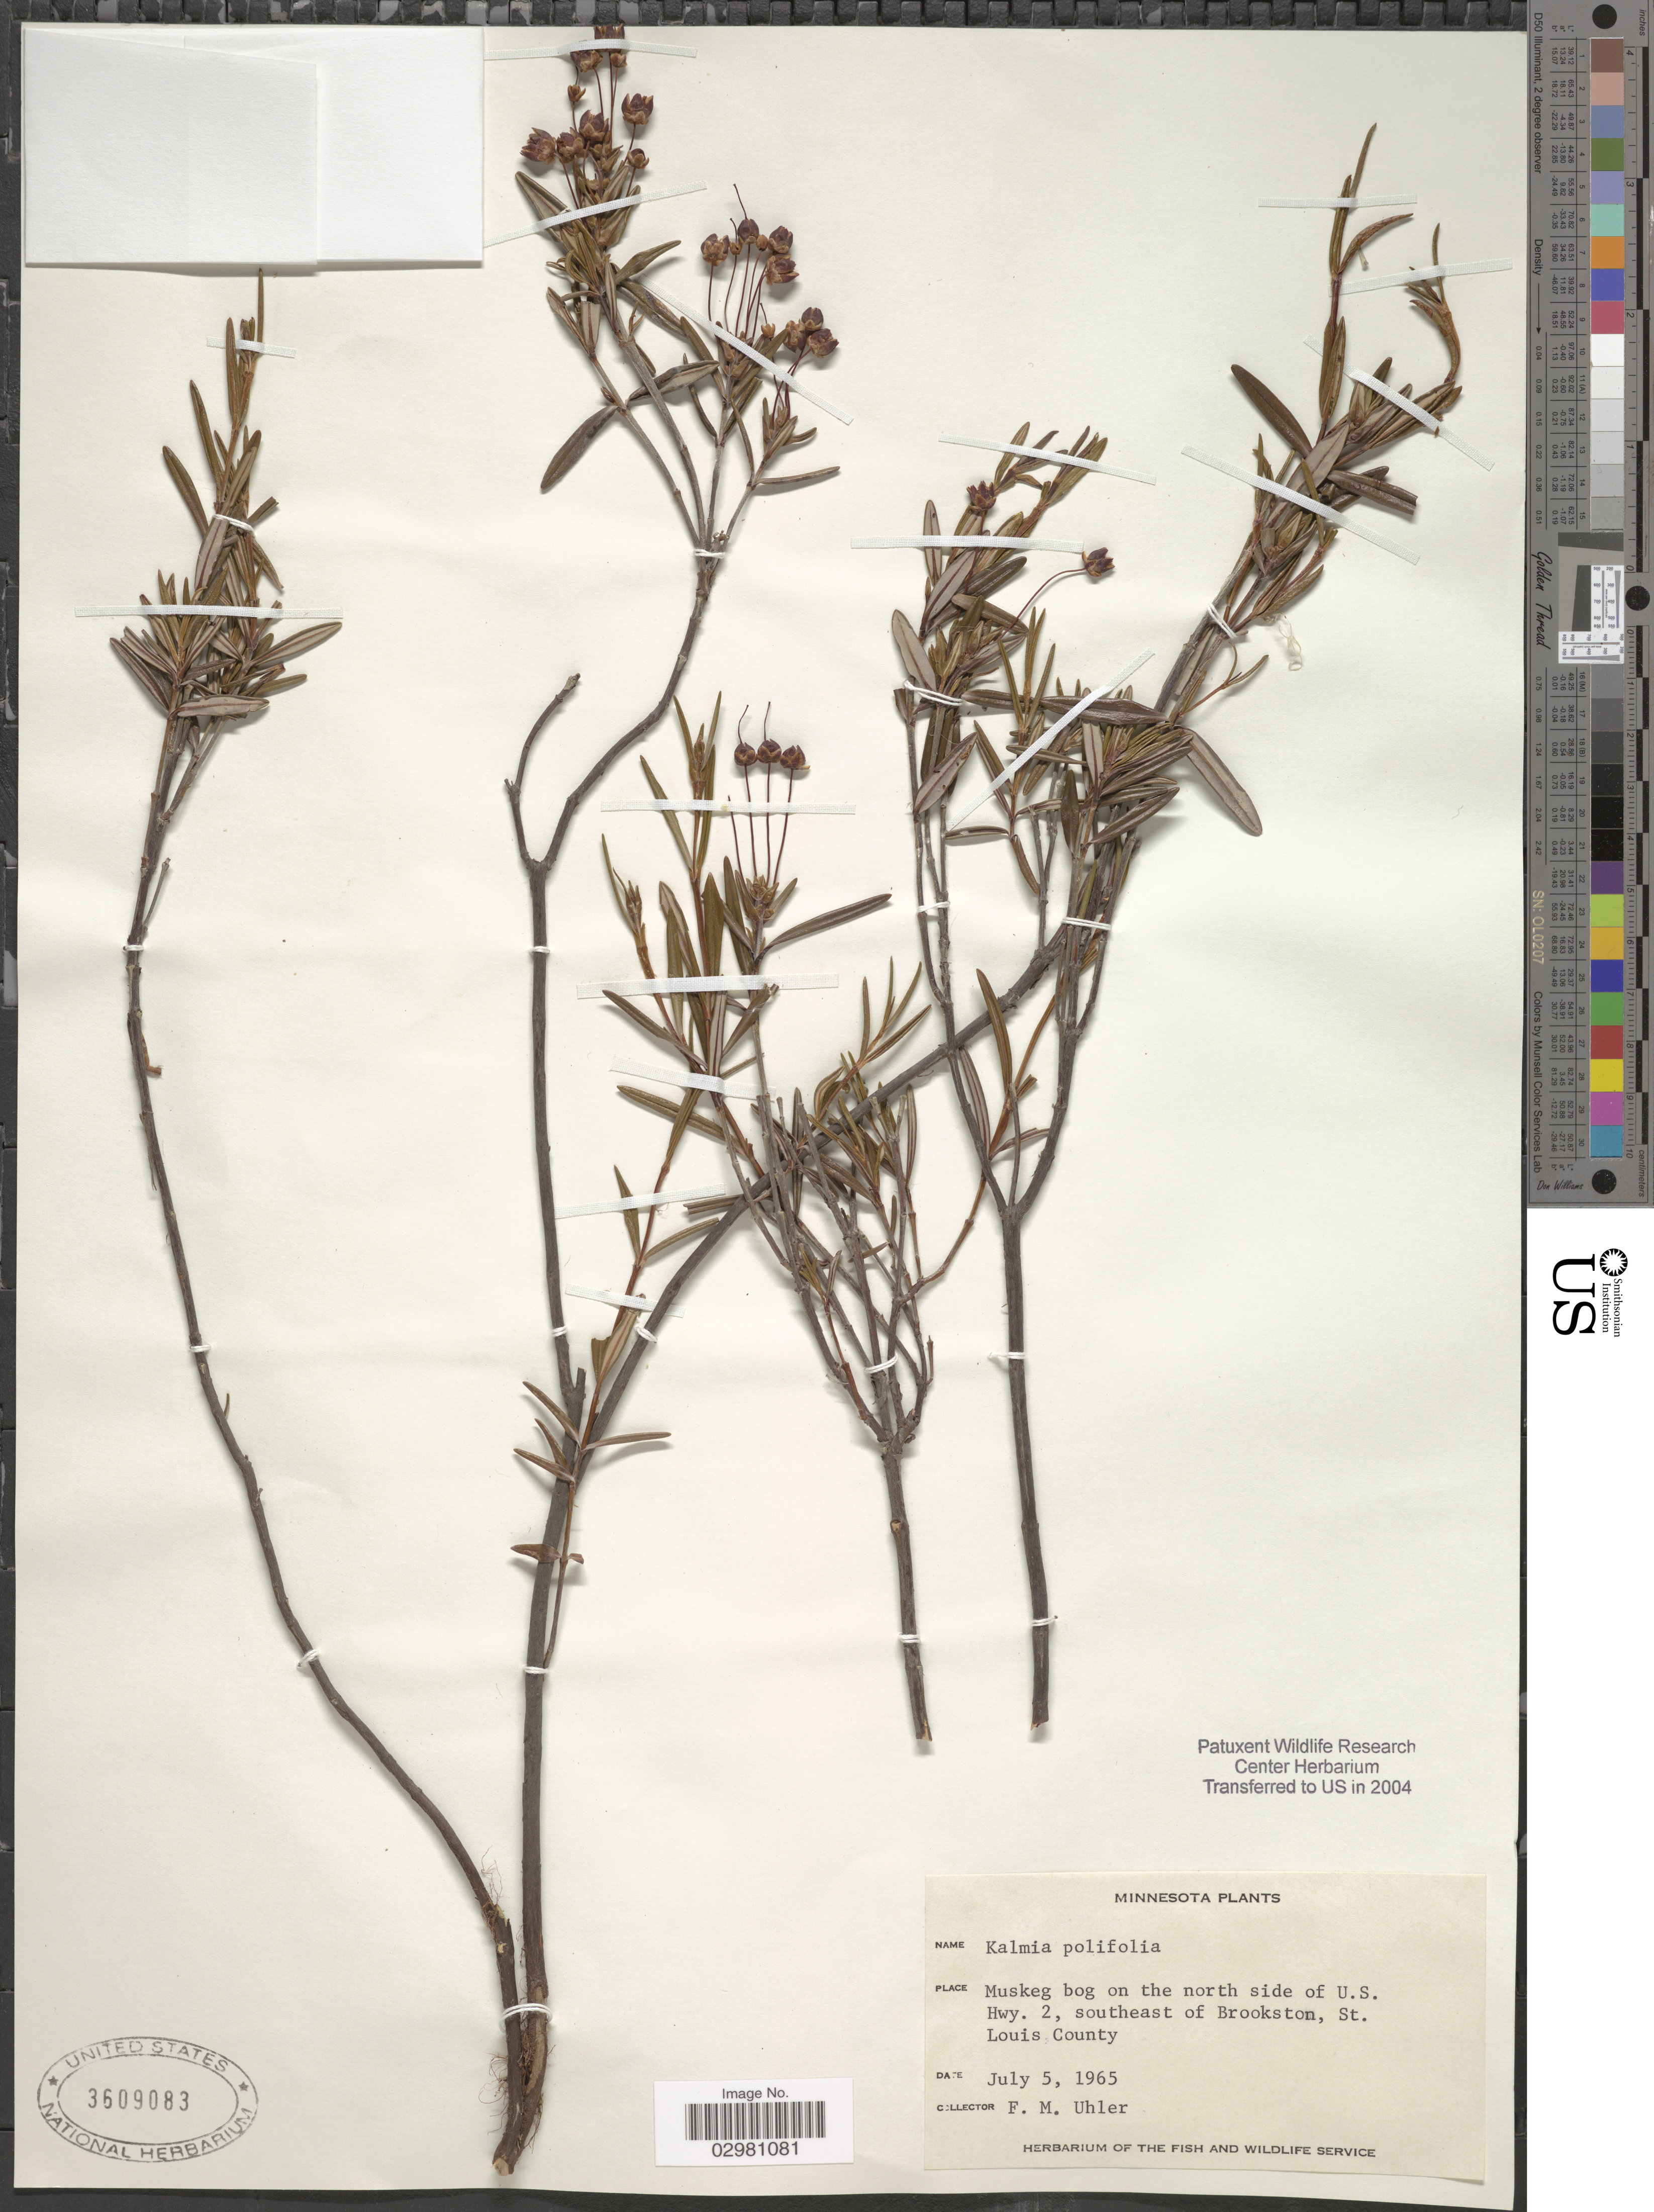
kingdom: Plantae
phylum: Tracheophyta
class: Magnoliopsida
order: Ericales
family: Ericaceae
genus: Kalmia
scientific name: Kalmia polifolia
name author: Wangenh.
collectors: F. M. Uhler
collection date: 1965-07-05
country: United States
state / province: Minnesota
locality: Muskeg bog on the north side of U.S. Hwy. 2, southeast of Brookston, St. Louis County.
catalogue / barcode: US 3609083